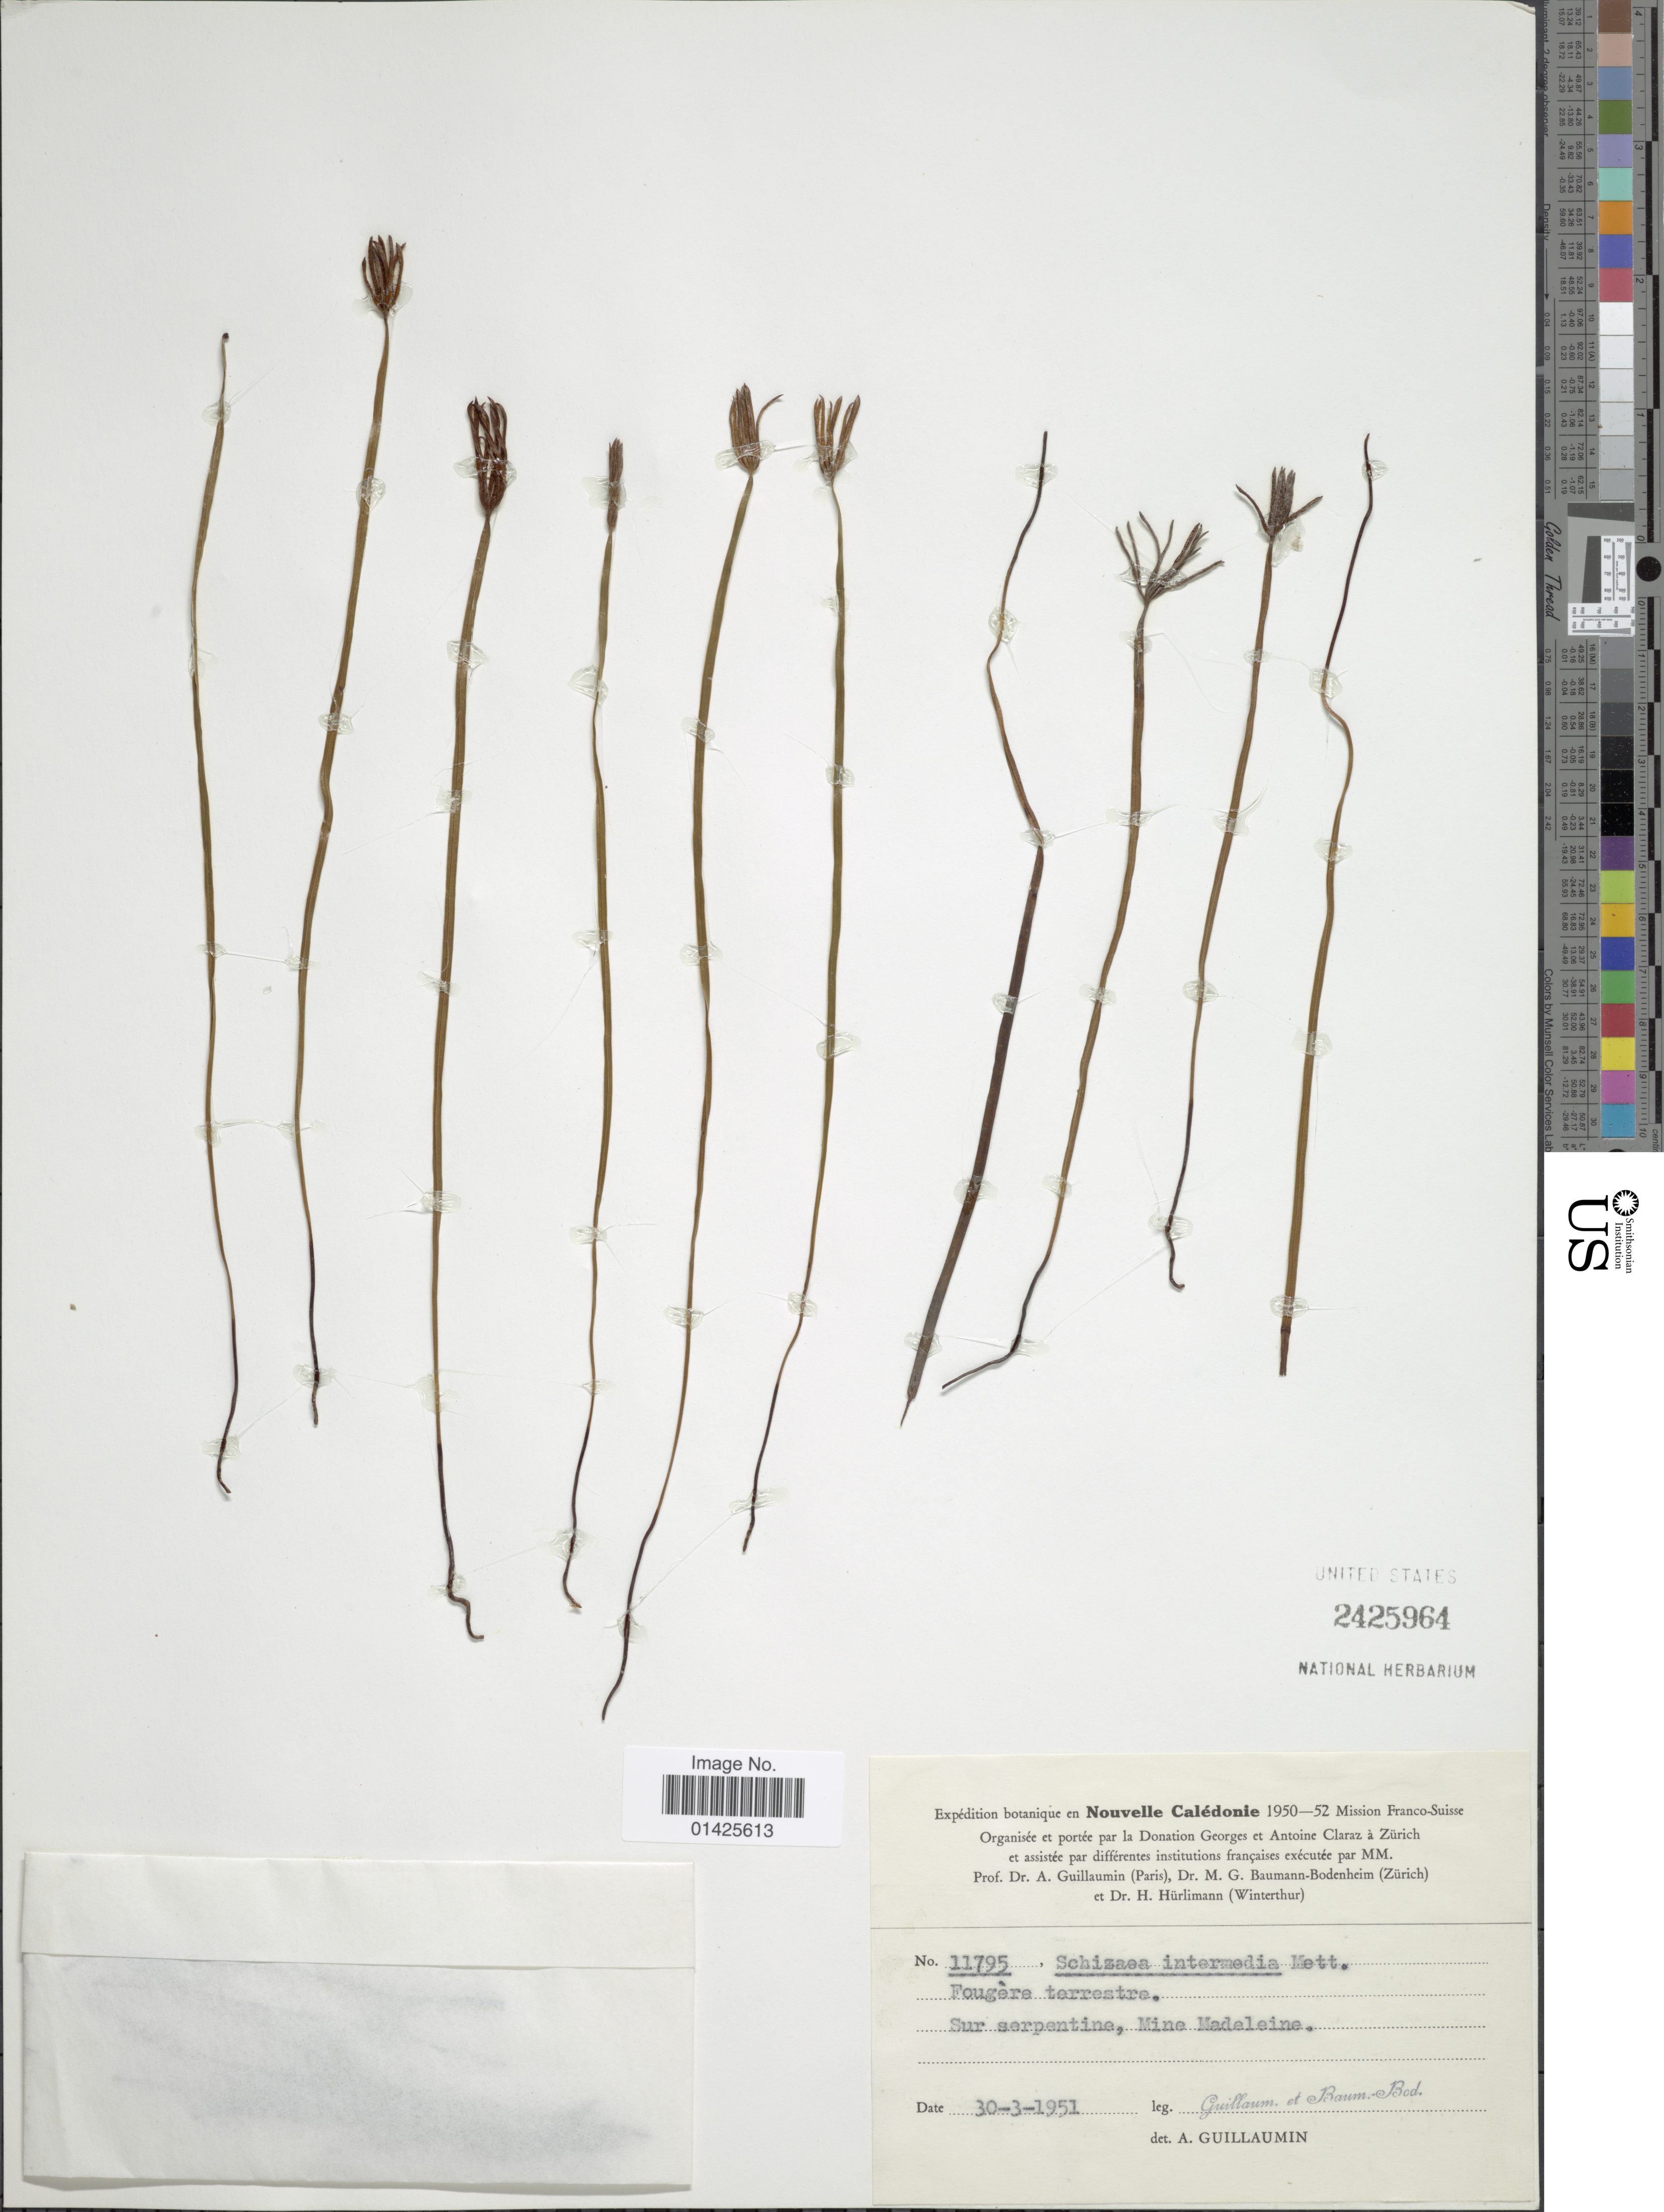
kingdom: Plantae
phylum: Tracheophyta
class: Polypodiopsida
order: Schizaeales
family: Schizaeaceae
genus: Actinostachys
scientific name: Actinostachys intermedia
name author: (Mett.) C.F. Reed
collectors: A. Guillaumin & M. G. Baumann-Bodenheim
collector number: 11795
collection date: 1951-03-30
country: New Caledonia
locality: Sur serpentine, Min Madelaine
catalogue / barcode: US 2425964